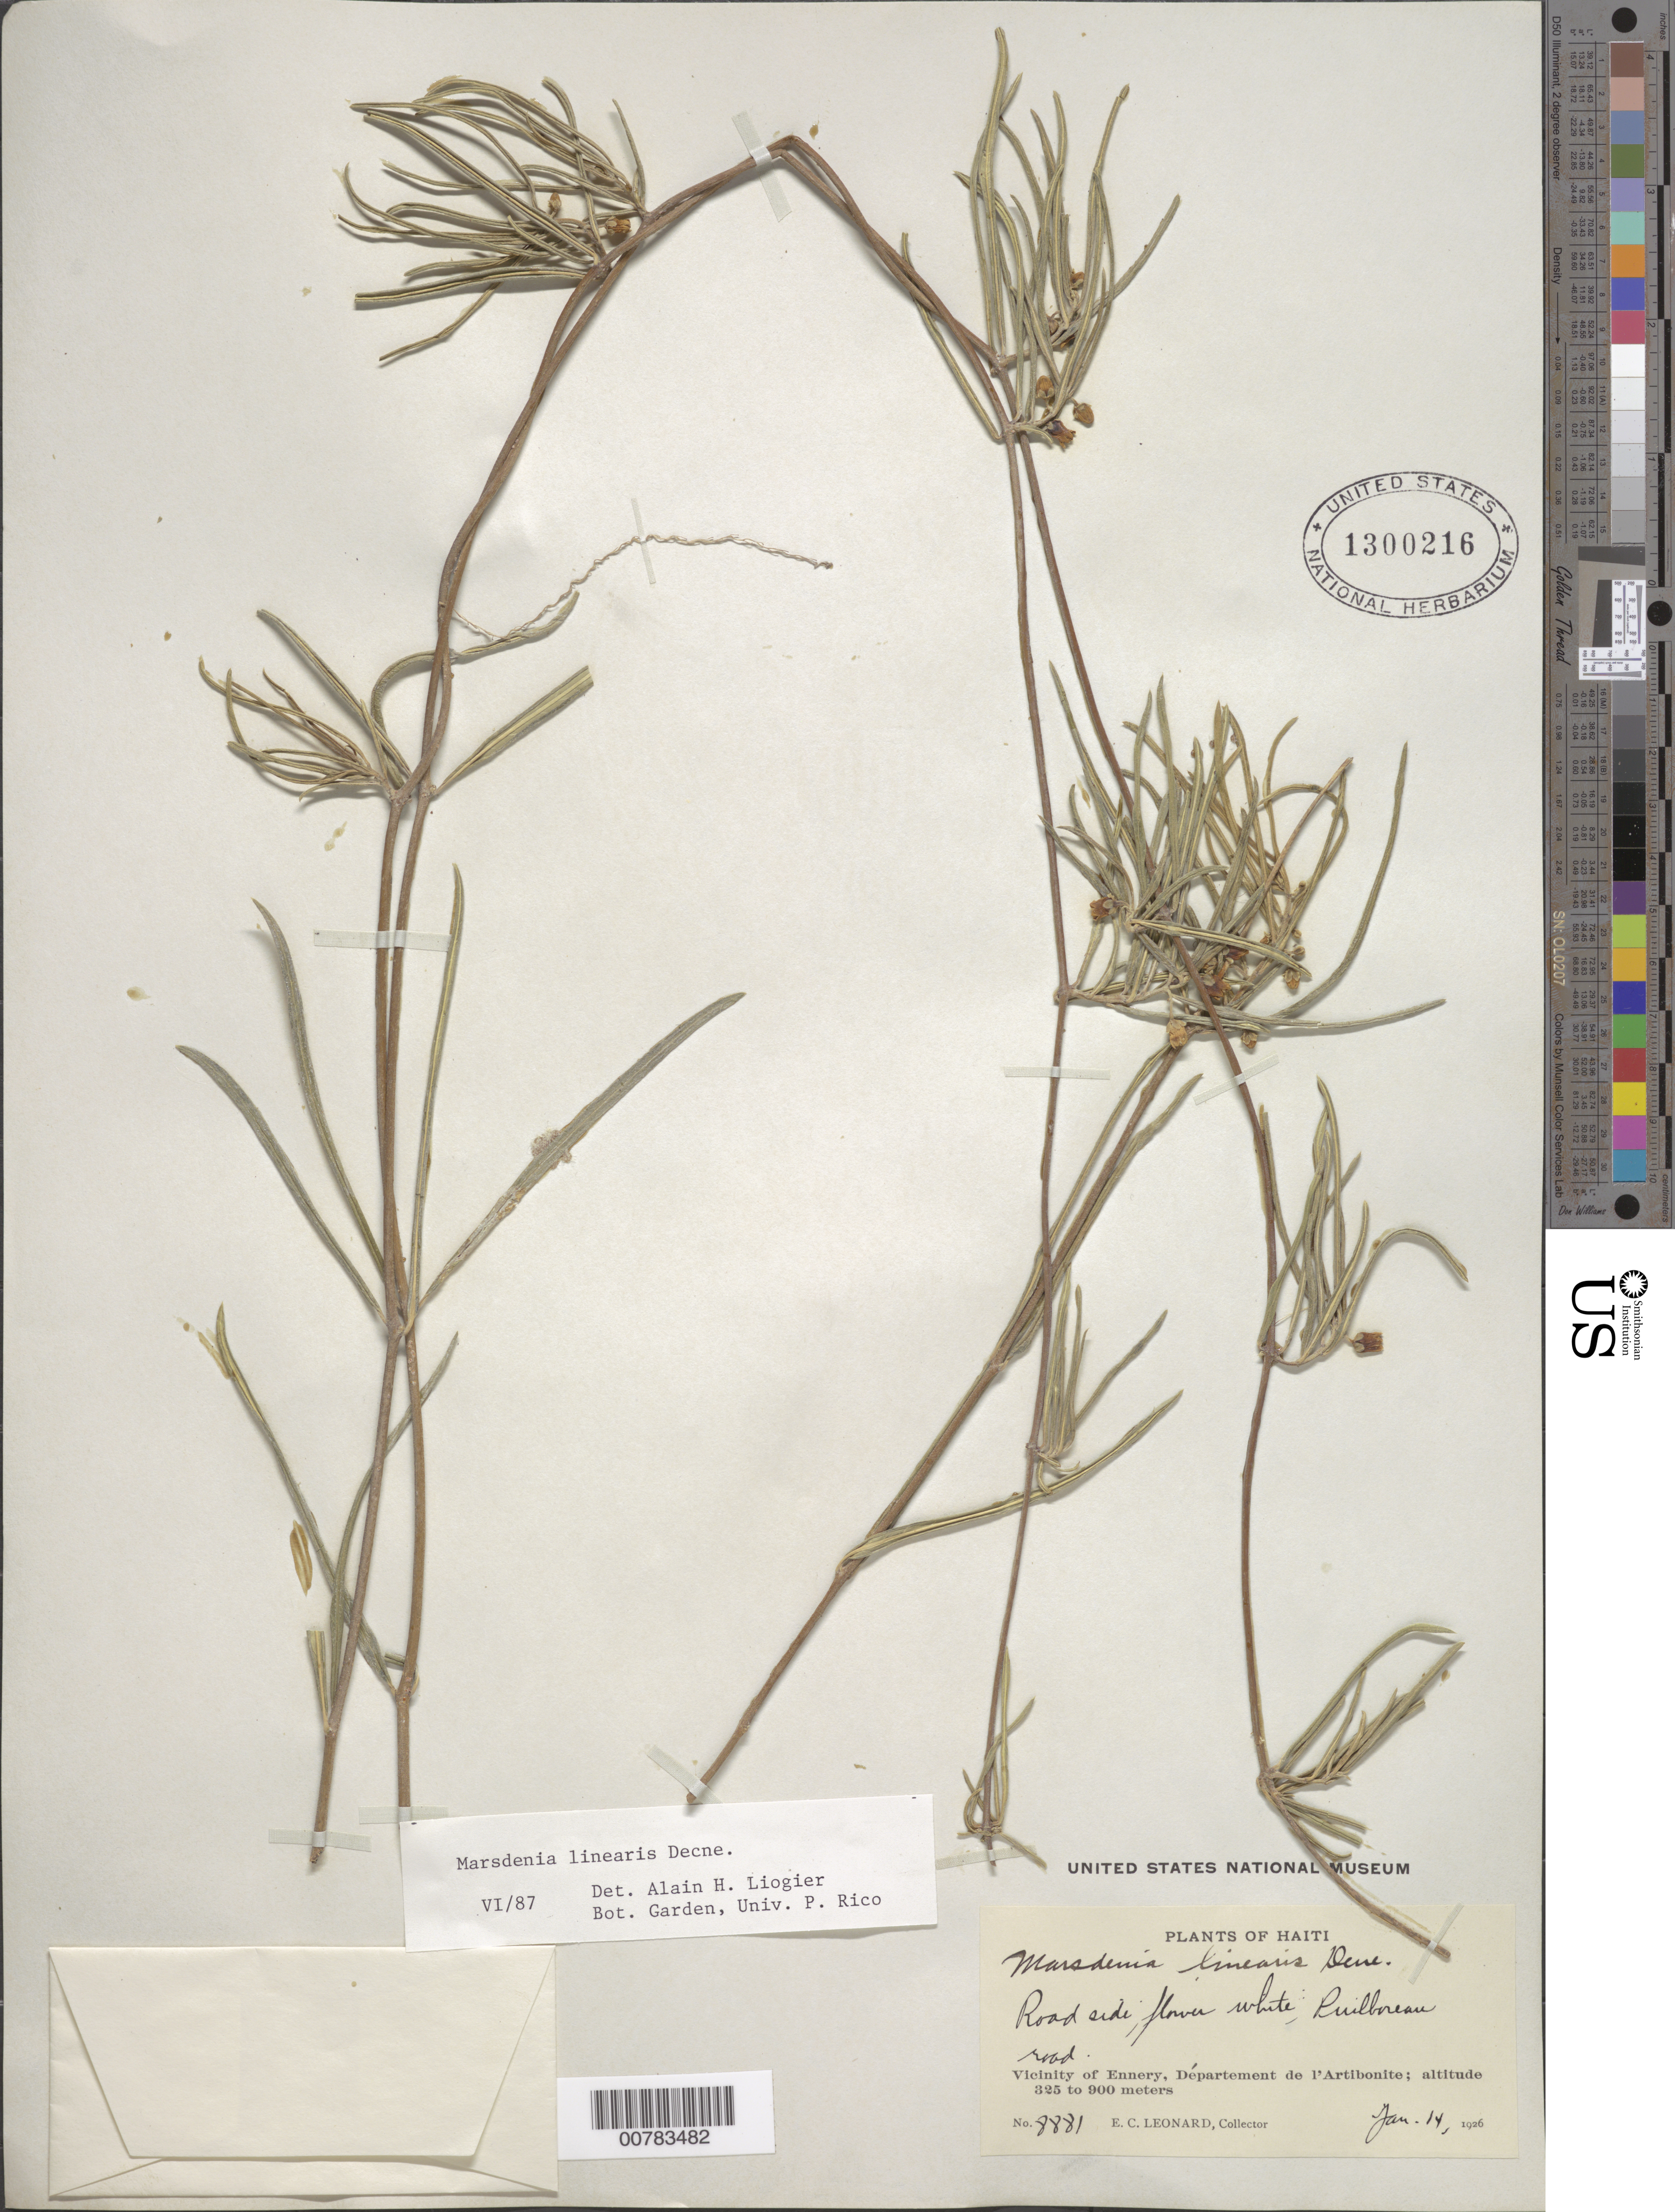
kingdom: Plantae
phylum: Tracheophyta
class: Magnoliopsida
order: Gentianales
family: Apocynaceae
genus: Marsdenia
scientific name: Marsdenia linearis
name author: Decne.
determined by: Liogier, Alain H.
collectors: E. C. Leonard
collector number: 8881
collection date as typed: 14 Jan 1926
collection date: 1926-01-14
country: Haiti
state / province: Artibonite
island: Hispaniola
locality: Vicinity of Ennery, Puilboreau road.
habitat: Raod side.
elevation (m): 325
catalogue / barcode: US 1300216